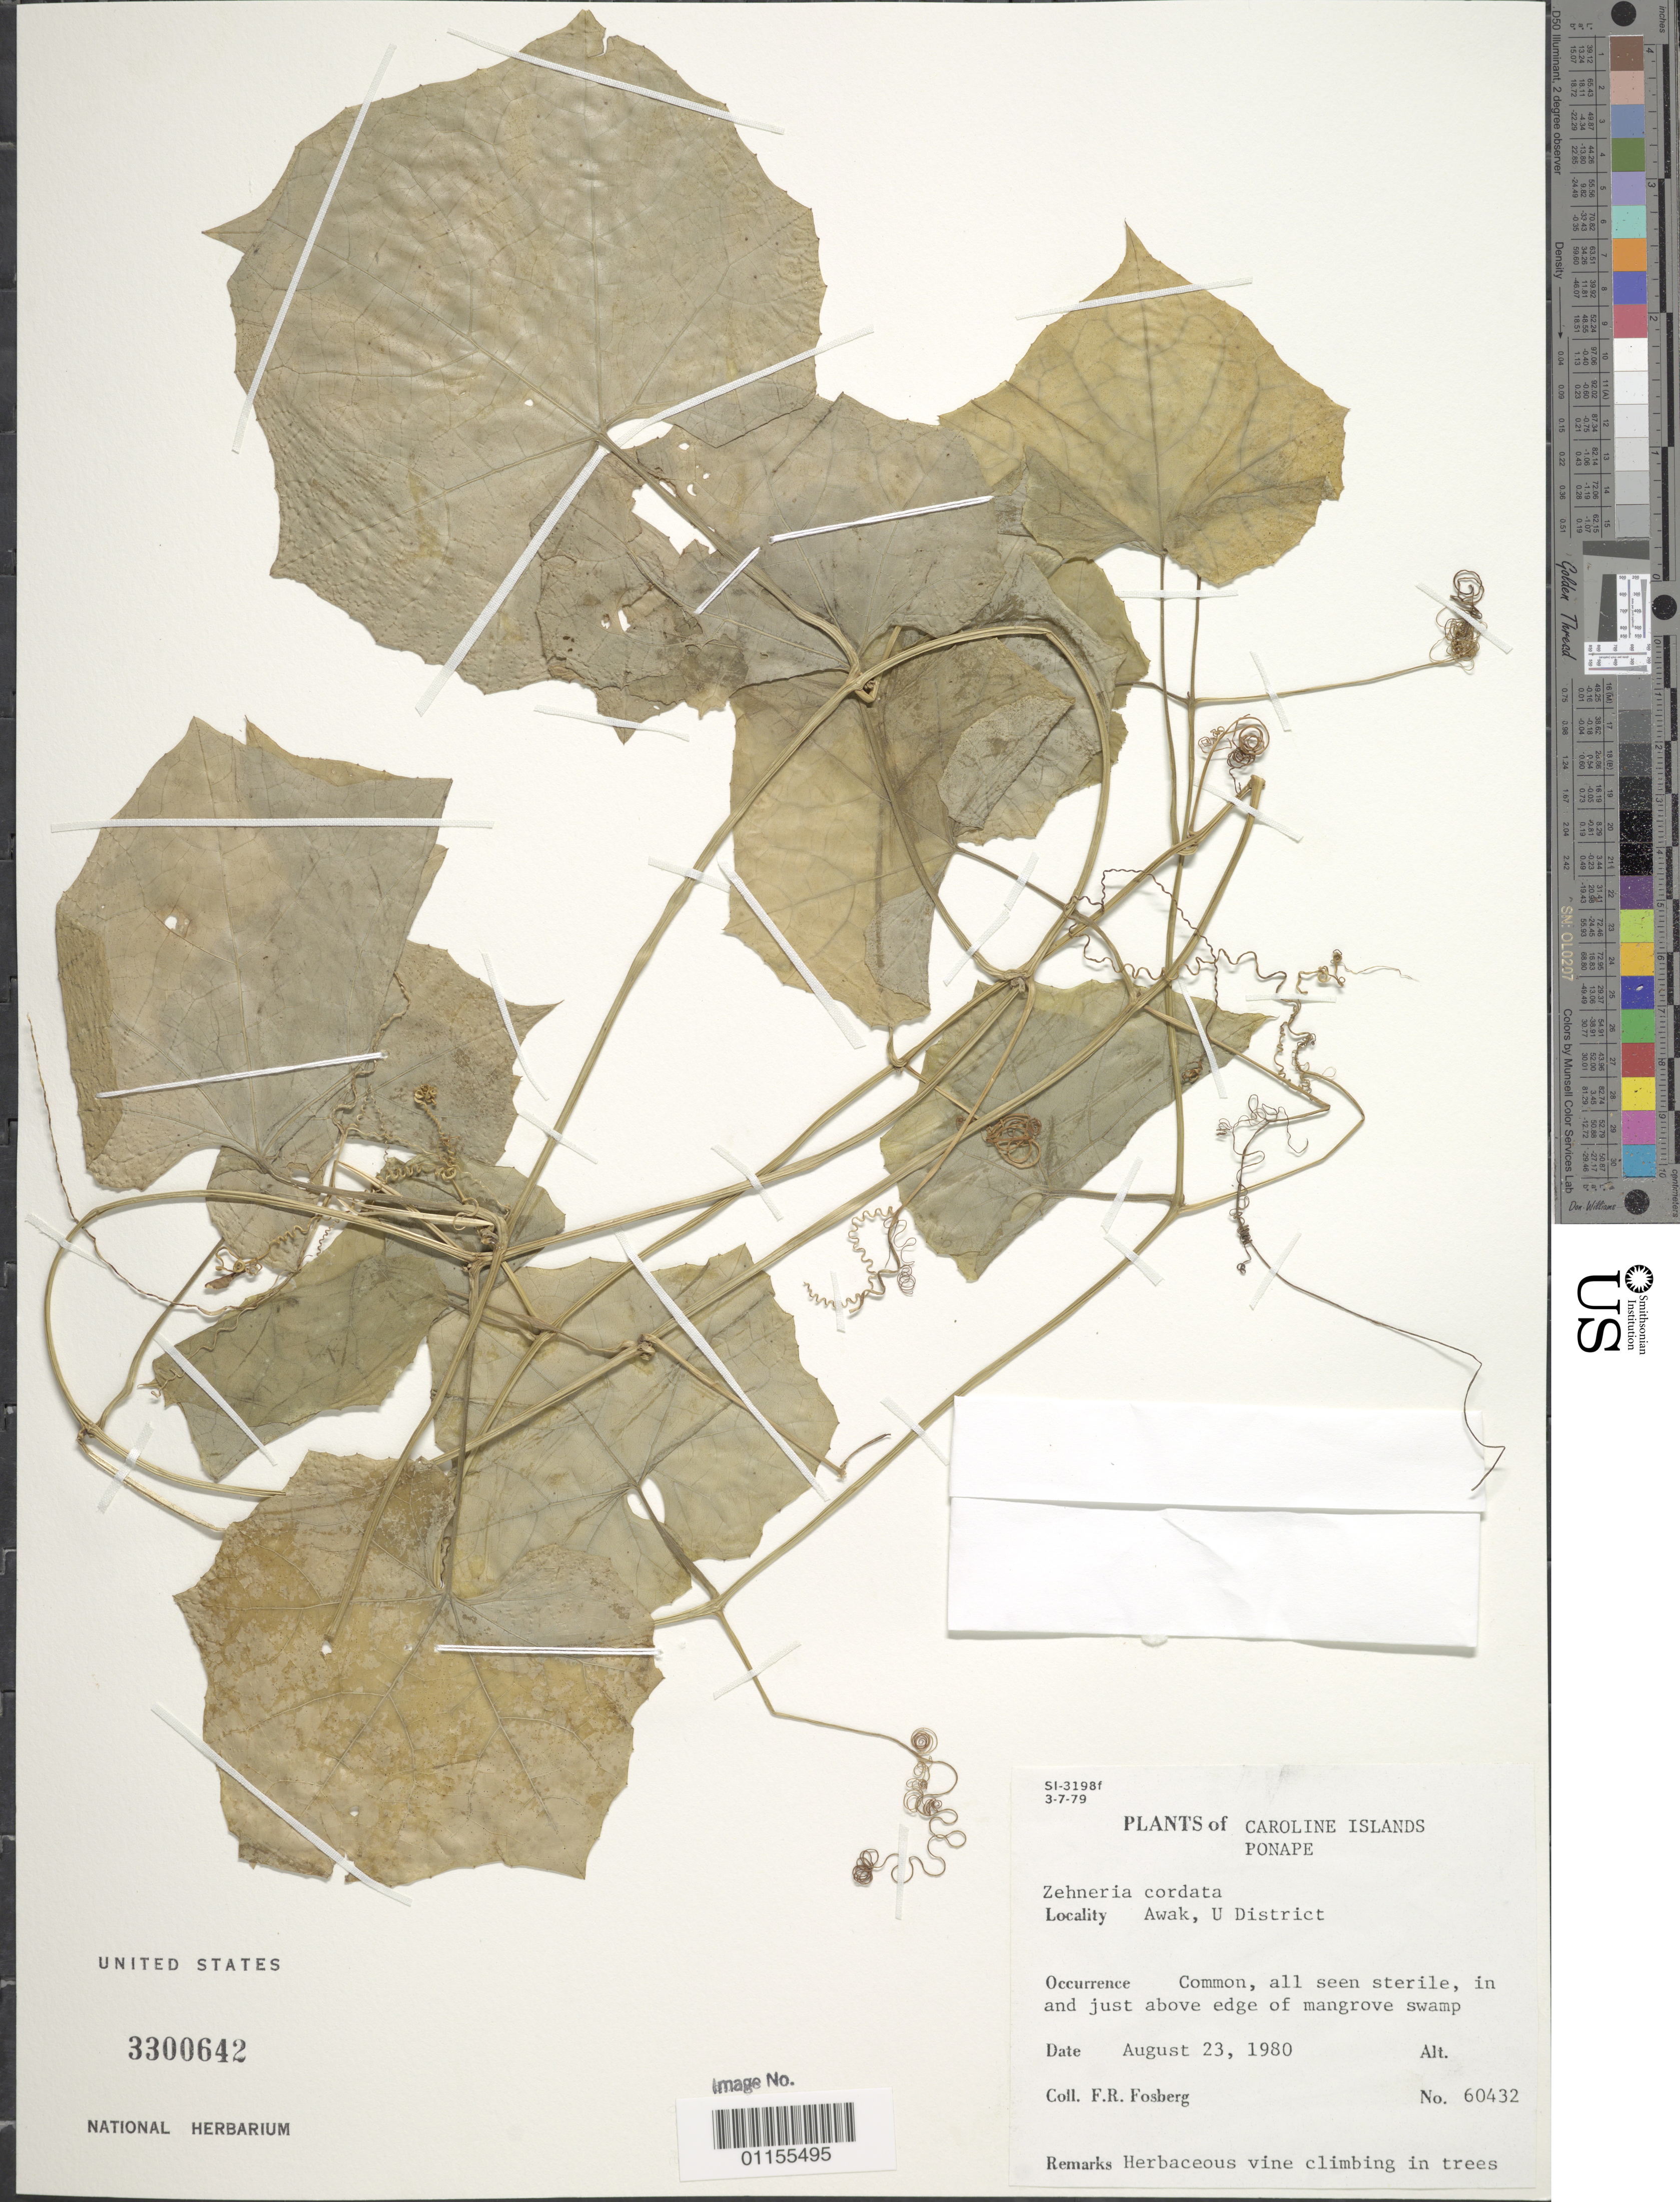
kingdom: Plantae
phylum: Tracheophyta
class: Magnoliopsida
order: Cucurbitales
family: Cucurbitaceae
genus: Zehneria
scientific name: Zehneria cordata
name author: Sond.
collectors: F. R. Fosberg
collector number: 60432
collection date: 1980-08-23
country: Micronesia, Federated States of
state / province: Pohnpei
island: Pohnpei [Ponape]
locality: Awak, U district.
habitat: In and just above edge of mangrove swamp.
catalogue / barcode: US 3300642